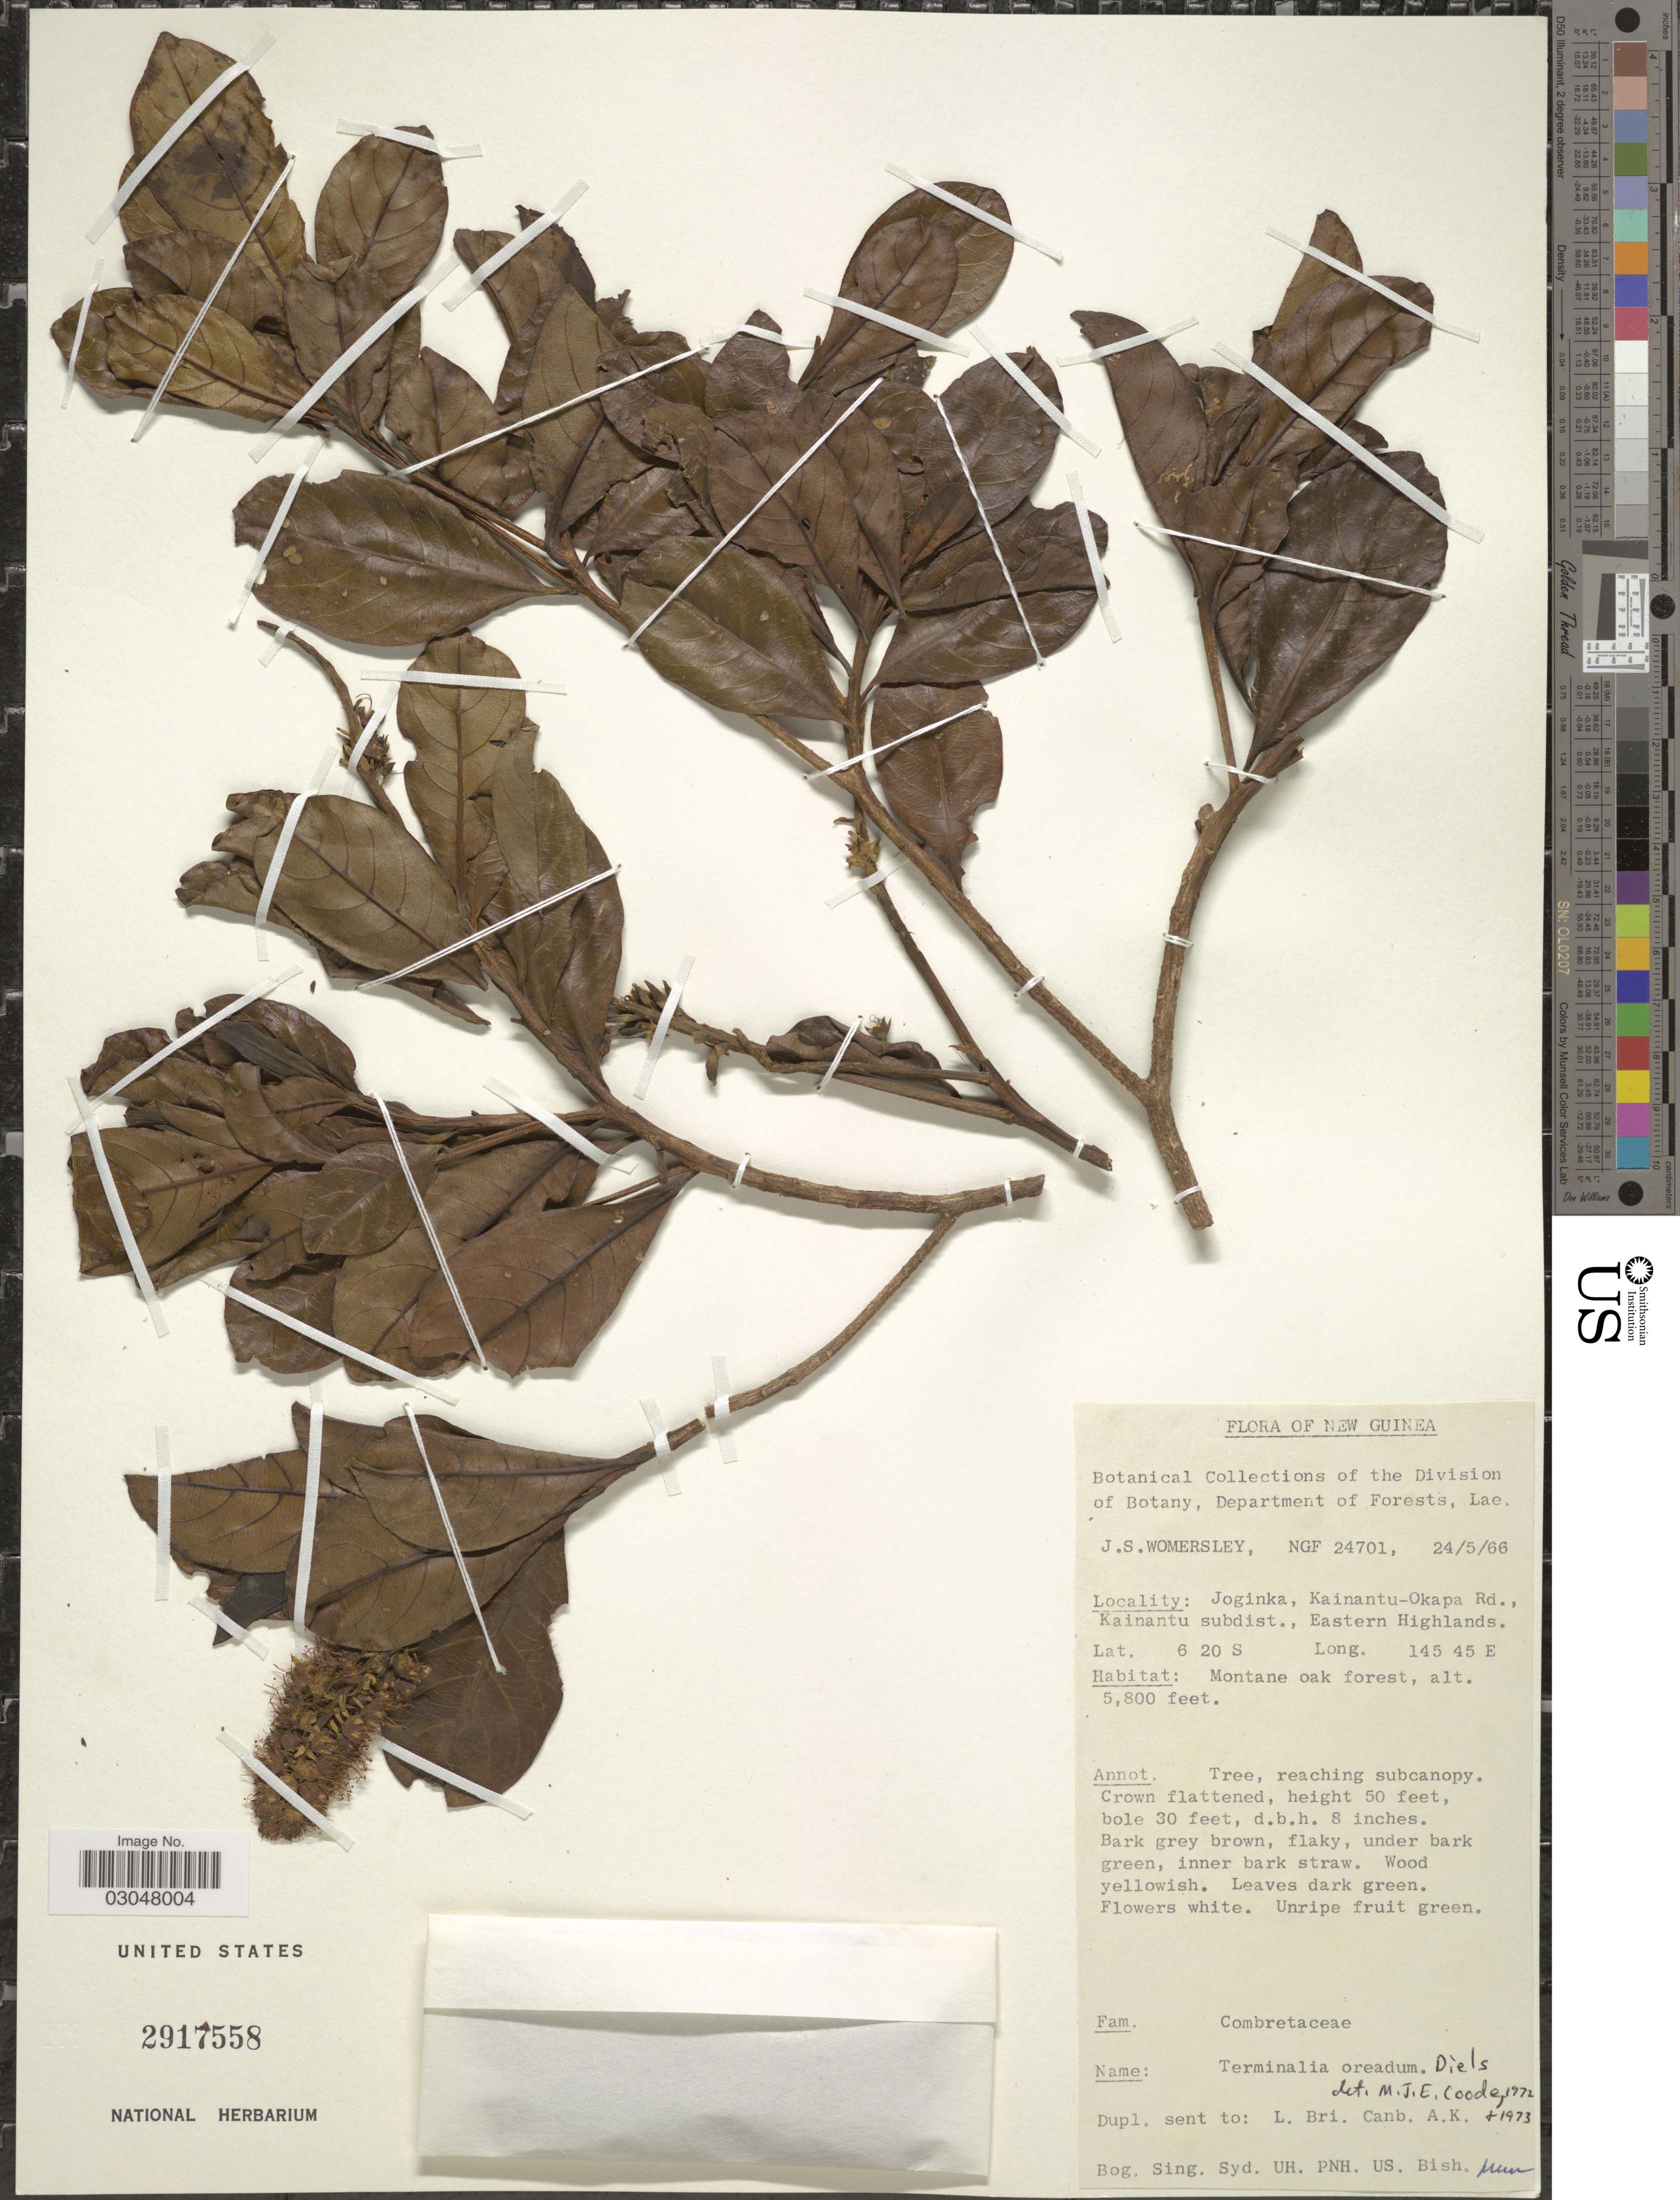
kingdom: Plantae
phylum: Tracheophyta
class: Magnoliopsida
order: Myrtales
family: Combretaceae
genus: Terminalia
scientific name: Terminalia oreadum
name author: Diels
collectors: J. S. Womersley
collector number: NGF 24701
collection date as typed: Transcribed d/m/y: 24/5/66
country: Papua New Guinea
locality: New Guinea. Joginka, Kainantu-Opaka Rd., Kainantu subdist., Eastern Highlands.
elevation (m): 1768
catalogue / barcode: US 2917558